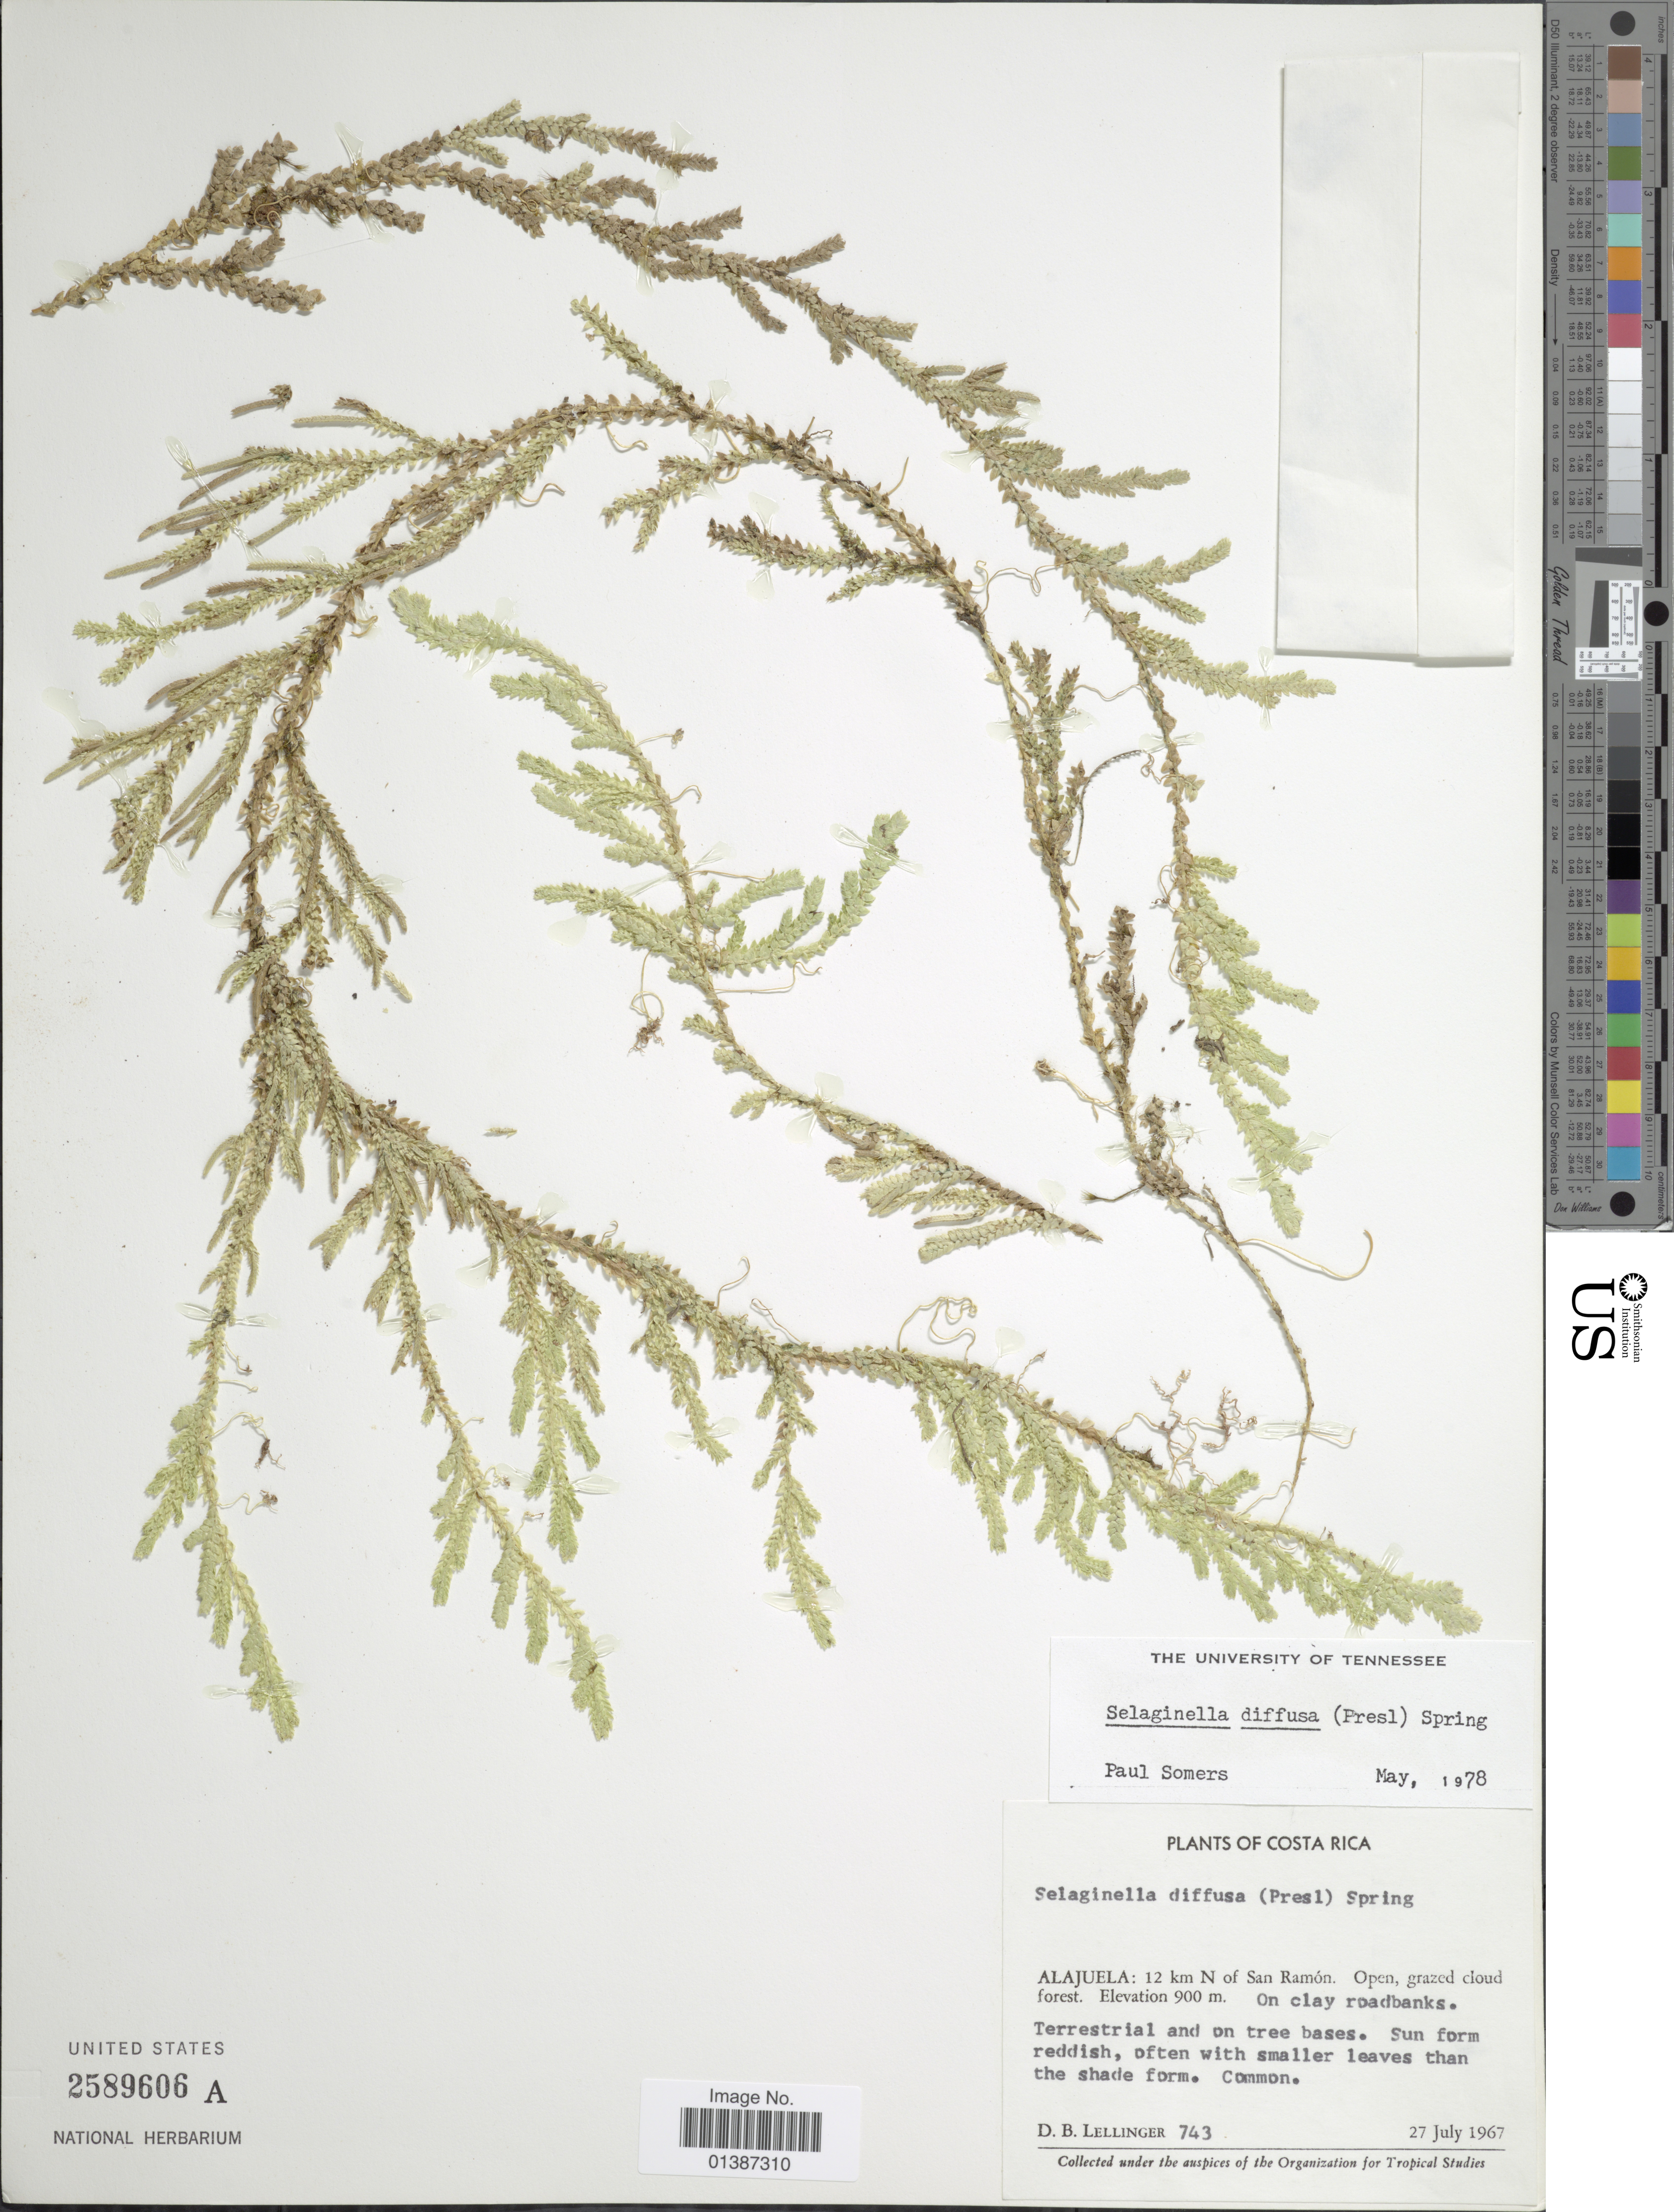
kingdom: Plantae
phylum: Tracheophyta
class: Lycopodiopsida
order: Selaginellales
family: Selaginellaceae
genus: Selaginella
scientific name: Selaginella diffusa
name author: (C. Presl) Spring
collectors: D. B. Lellinger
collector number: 743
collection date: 1967-07-27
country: Costa Rica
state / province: Alajuela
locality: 12 km N of San Ramón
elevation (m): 900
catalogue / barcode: US 2589606A